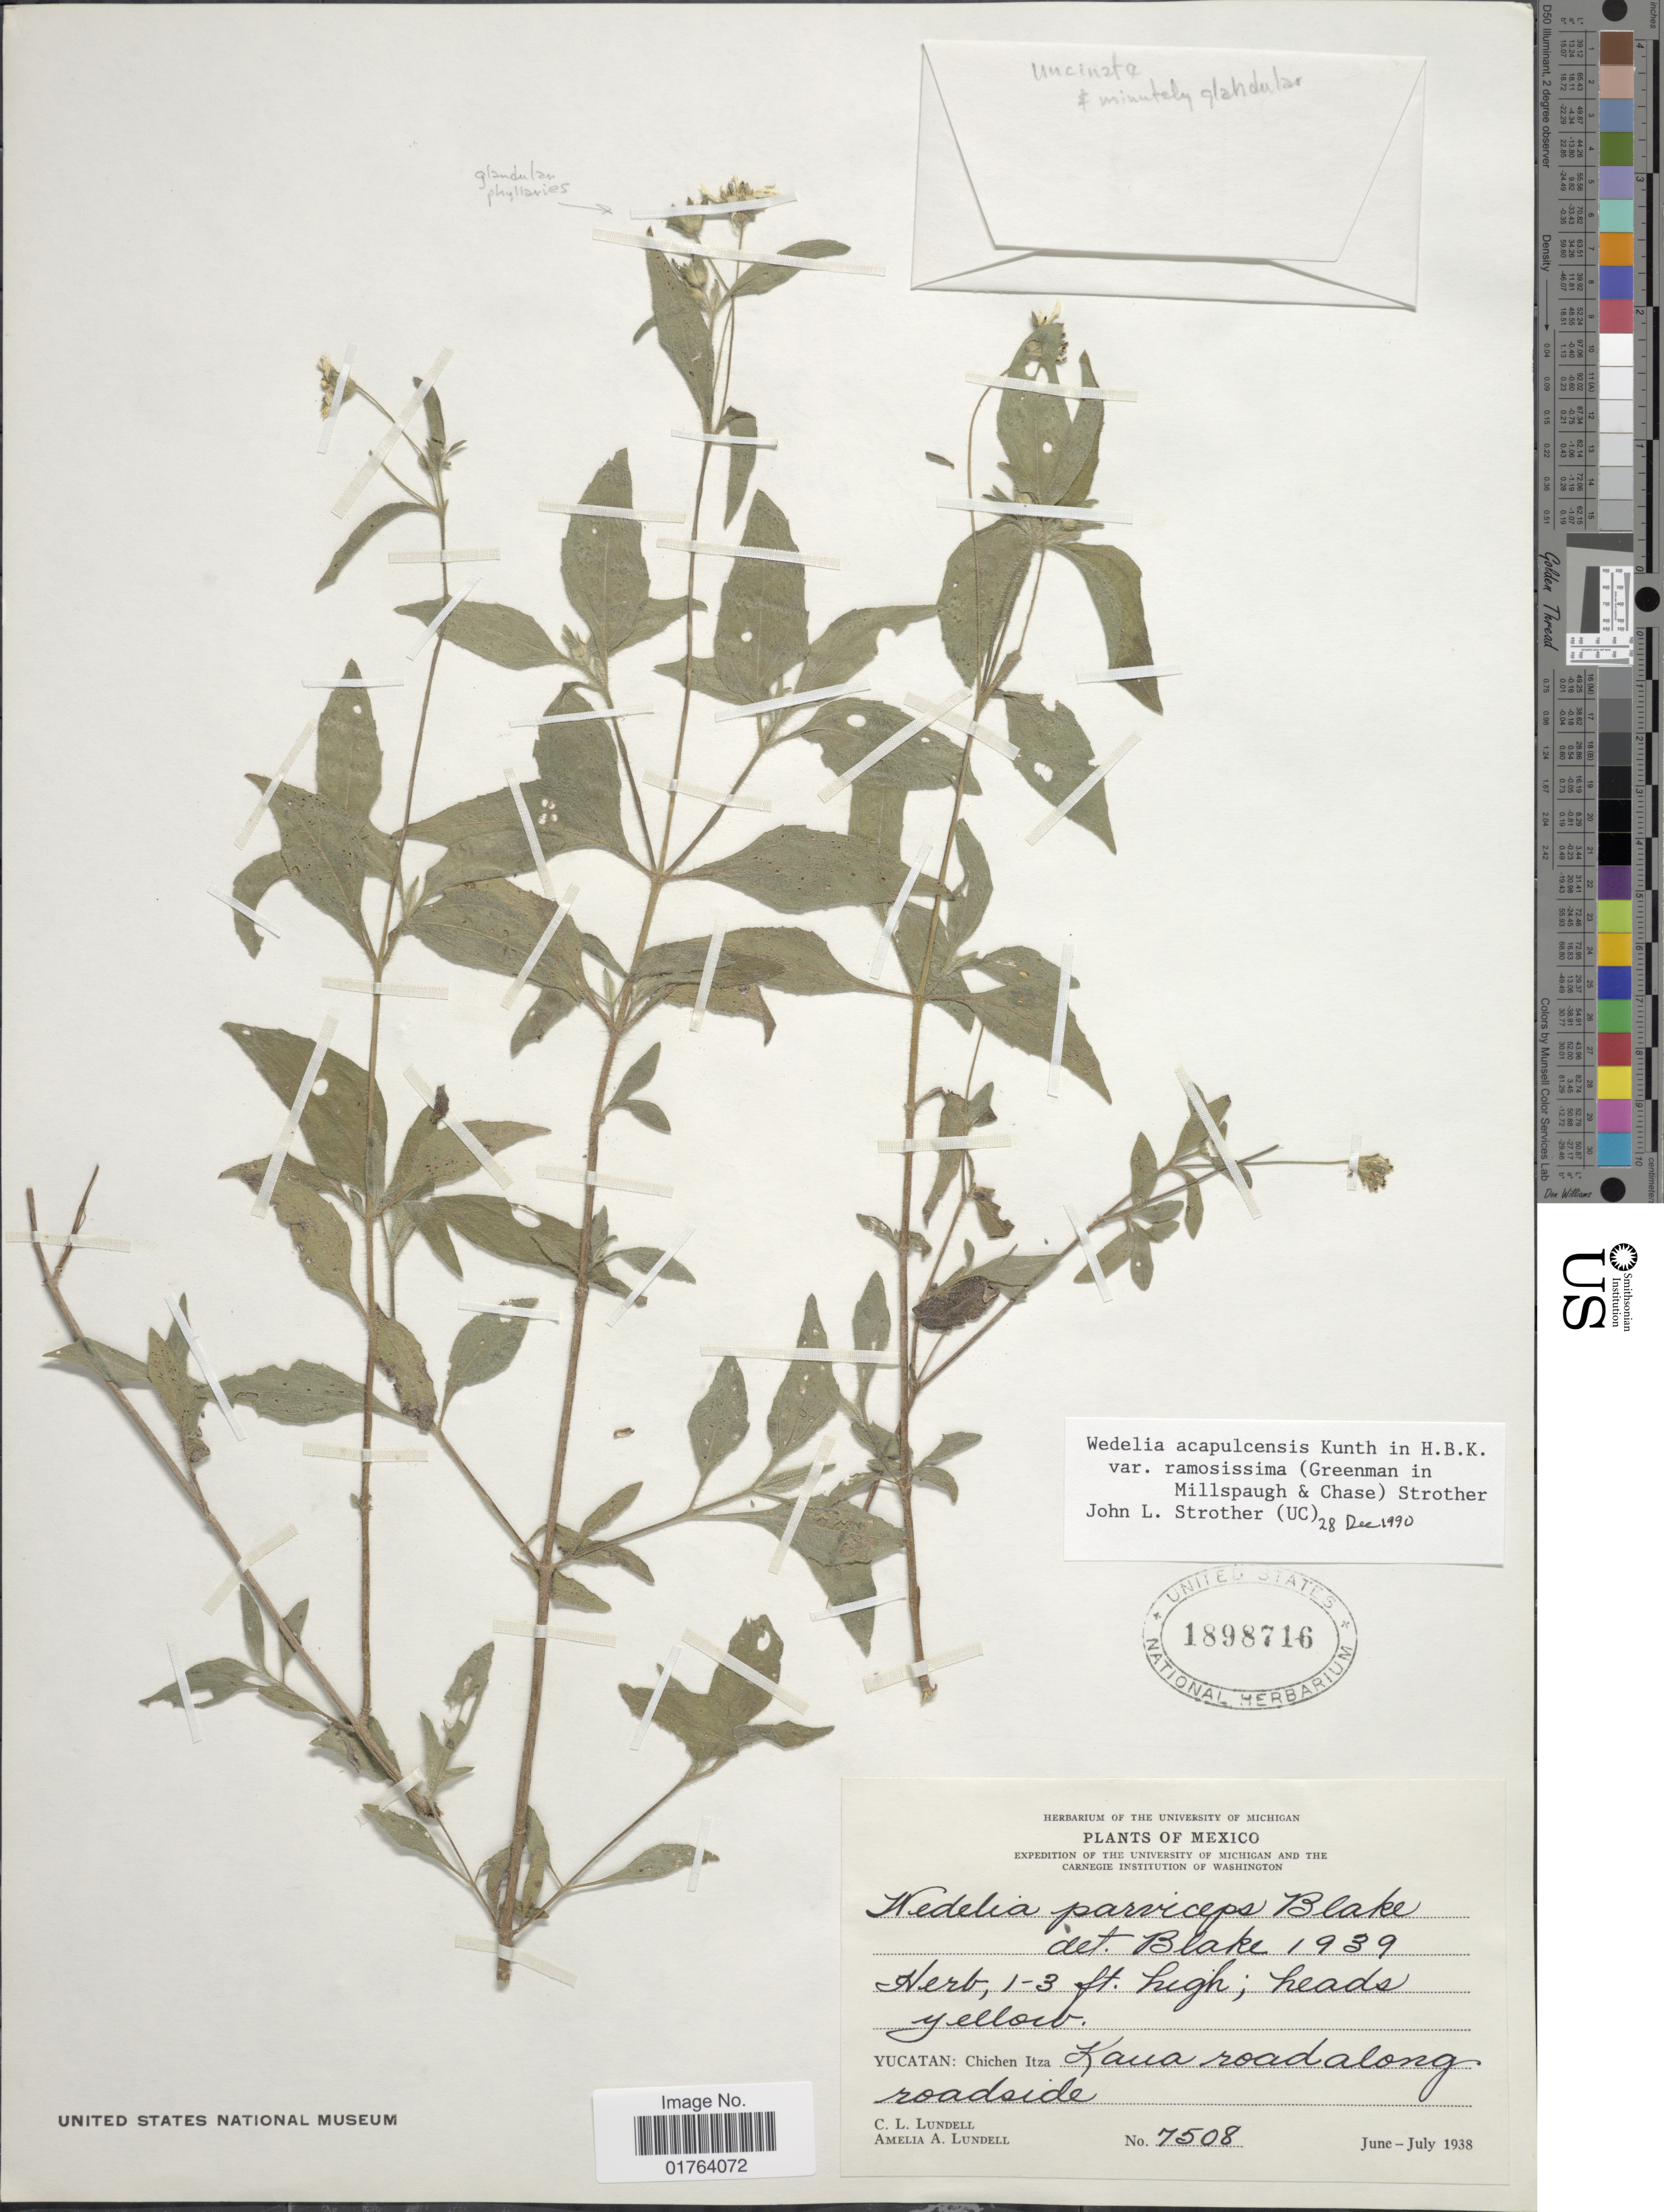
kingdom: Plantae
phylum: Tracheophyta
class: Magnoliopsida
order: Asterales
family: Asteraceae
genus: Wedelia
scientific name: Wedelia acapulcensis var. ramosissima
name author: (Greenm.) Strother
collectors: C. L. Lundell & A. A. Lundell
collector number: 7508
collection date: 1938-06/1938-07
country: Mexico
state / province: Yucatán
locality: Chichen Itza, Kaua road along roadside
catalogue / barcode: US 1898716